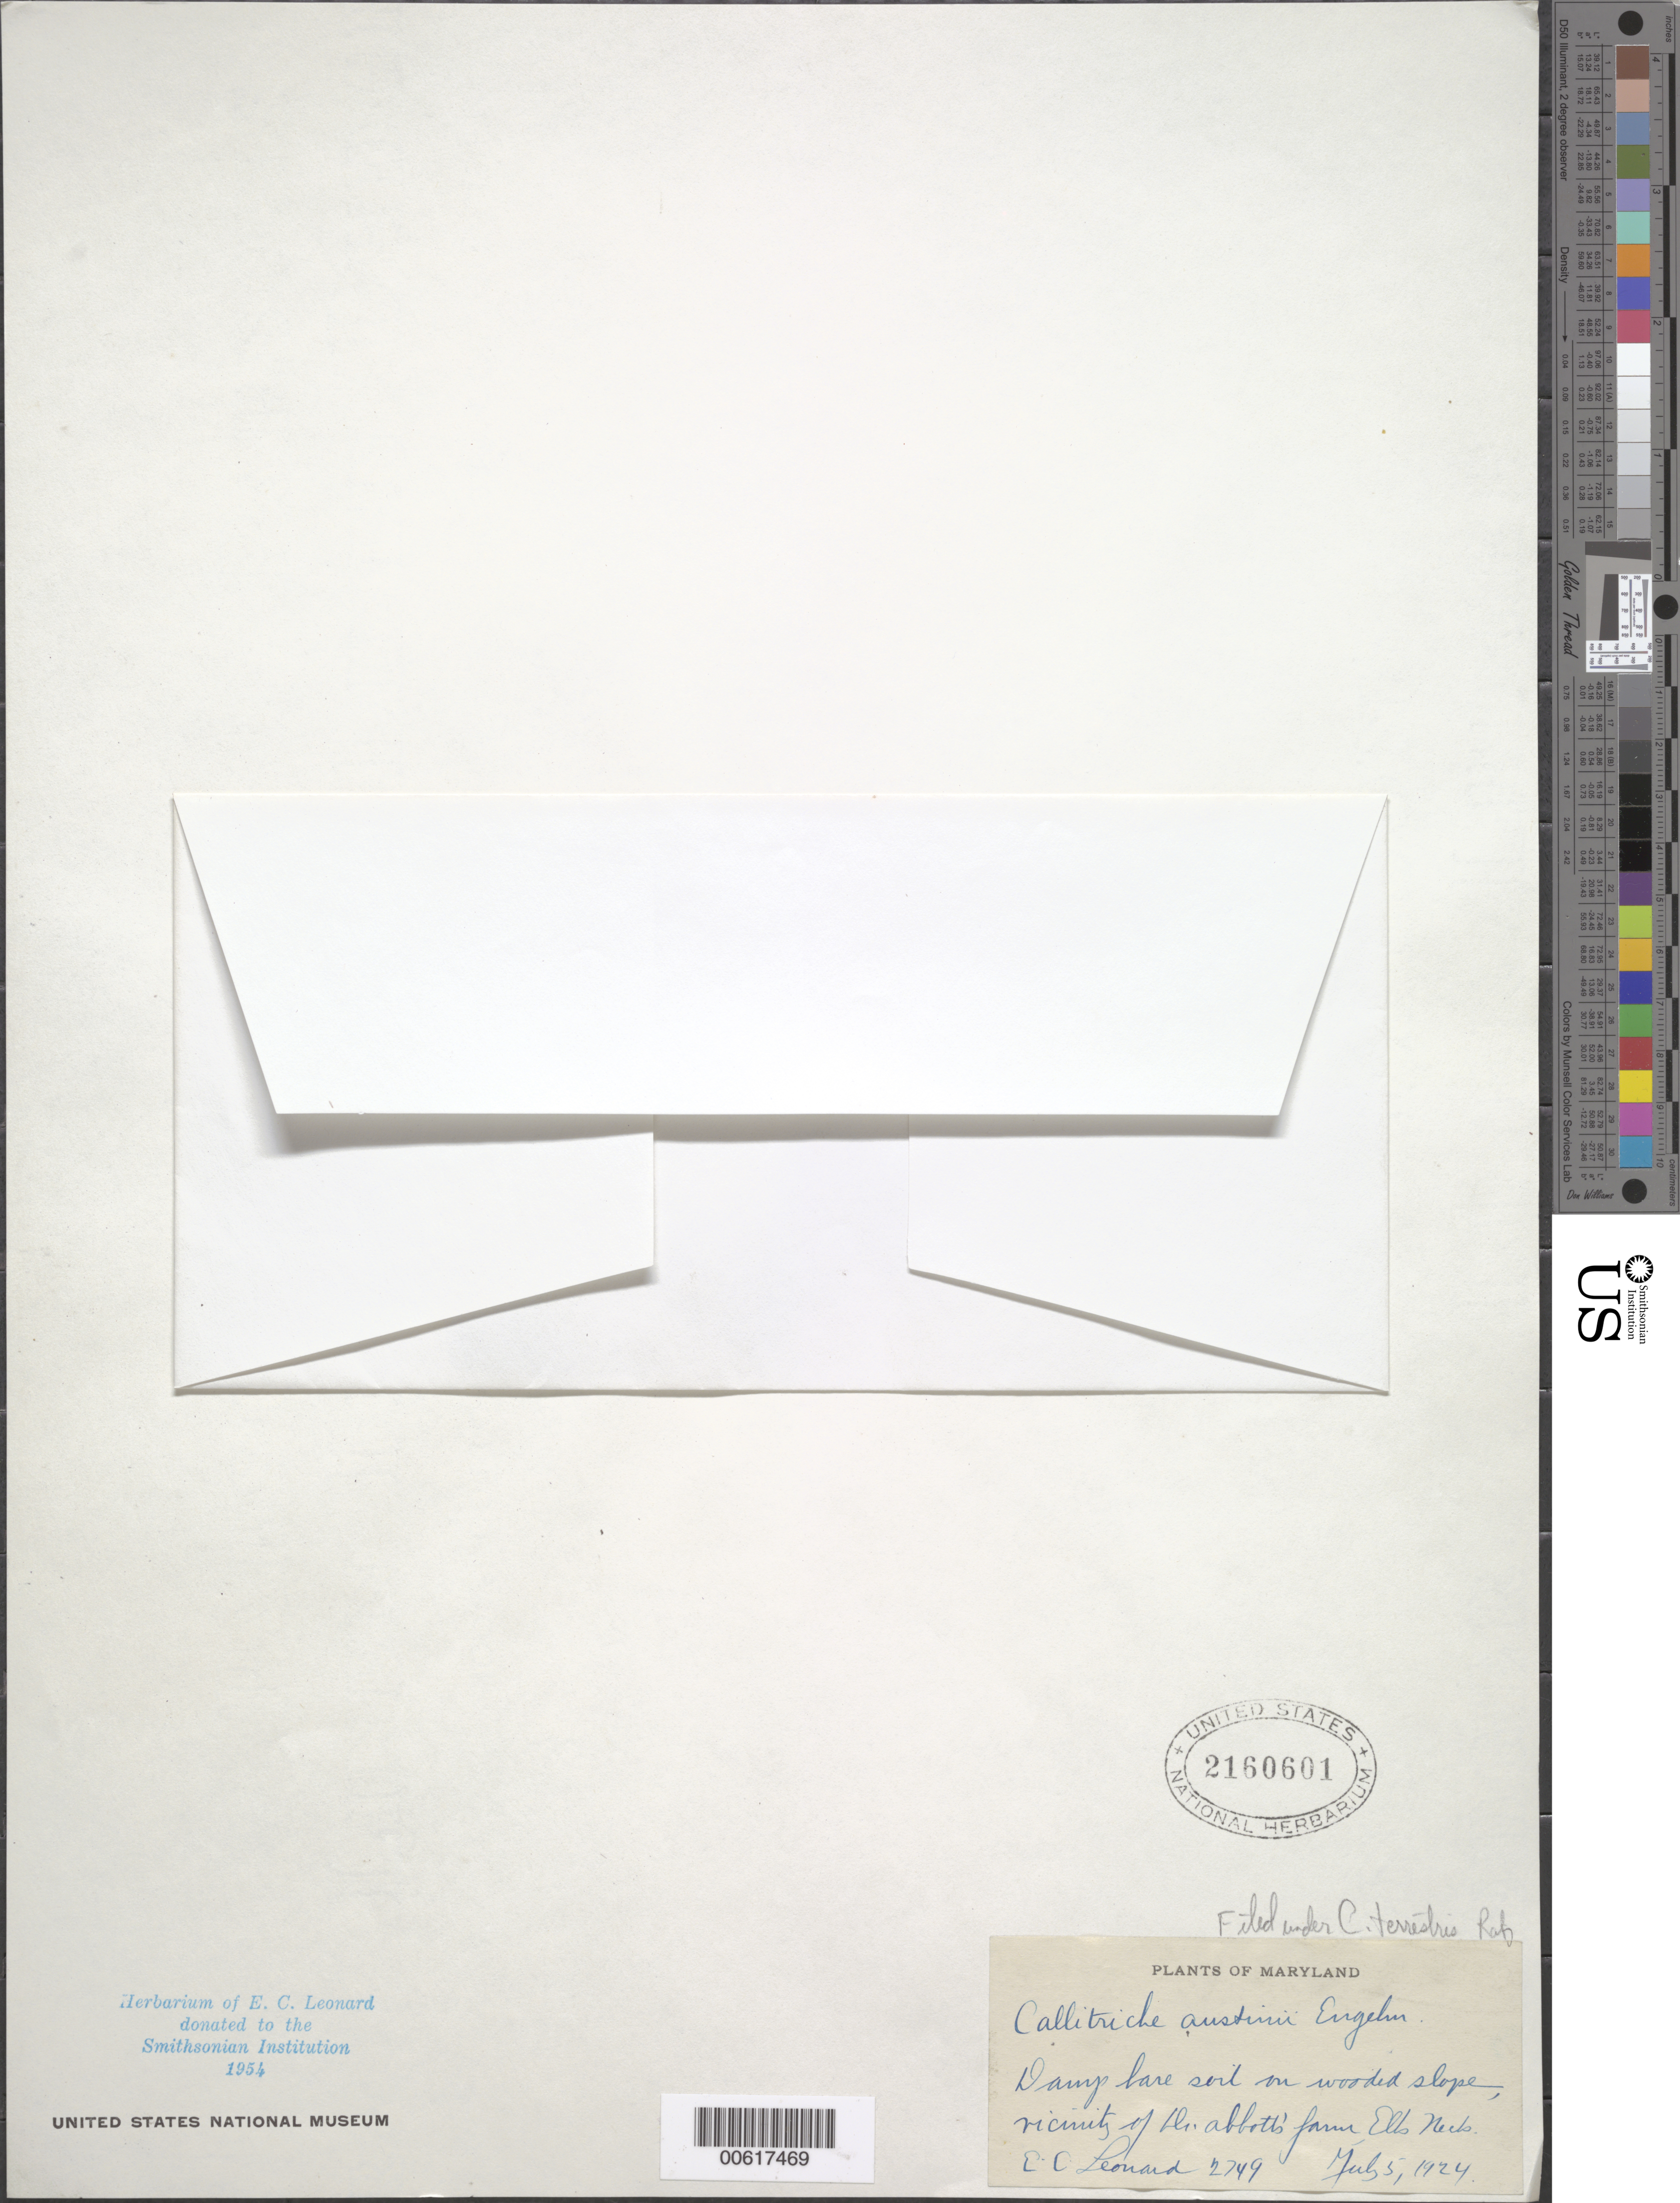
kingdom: Plantae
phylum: Tracheophyta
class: Magnoliopsida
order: Lamiales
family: Plantaginaceae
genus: Callitriche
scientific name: Callitriche terrestris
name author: Raf.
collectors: E. C. Leonard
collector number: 2749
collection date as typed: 05 Jul 1924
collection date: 1924-07-05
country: United States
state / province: Maryland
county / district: Cecil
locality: Dr. Abbotts' farm, Elk Neck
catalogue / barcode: US 2160601